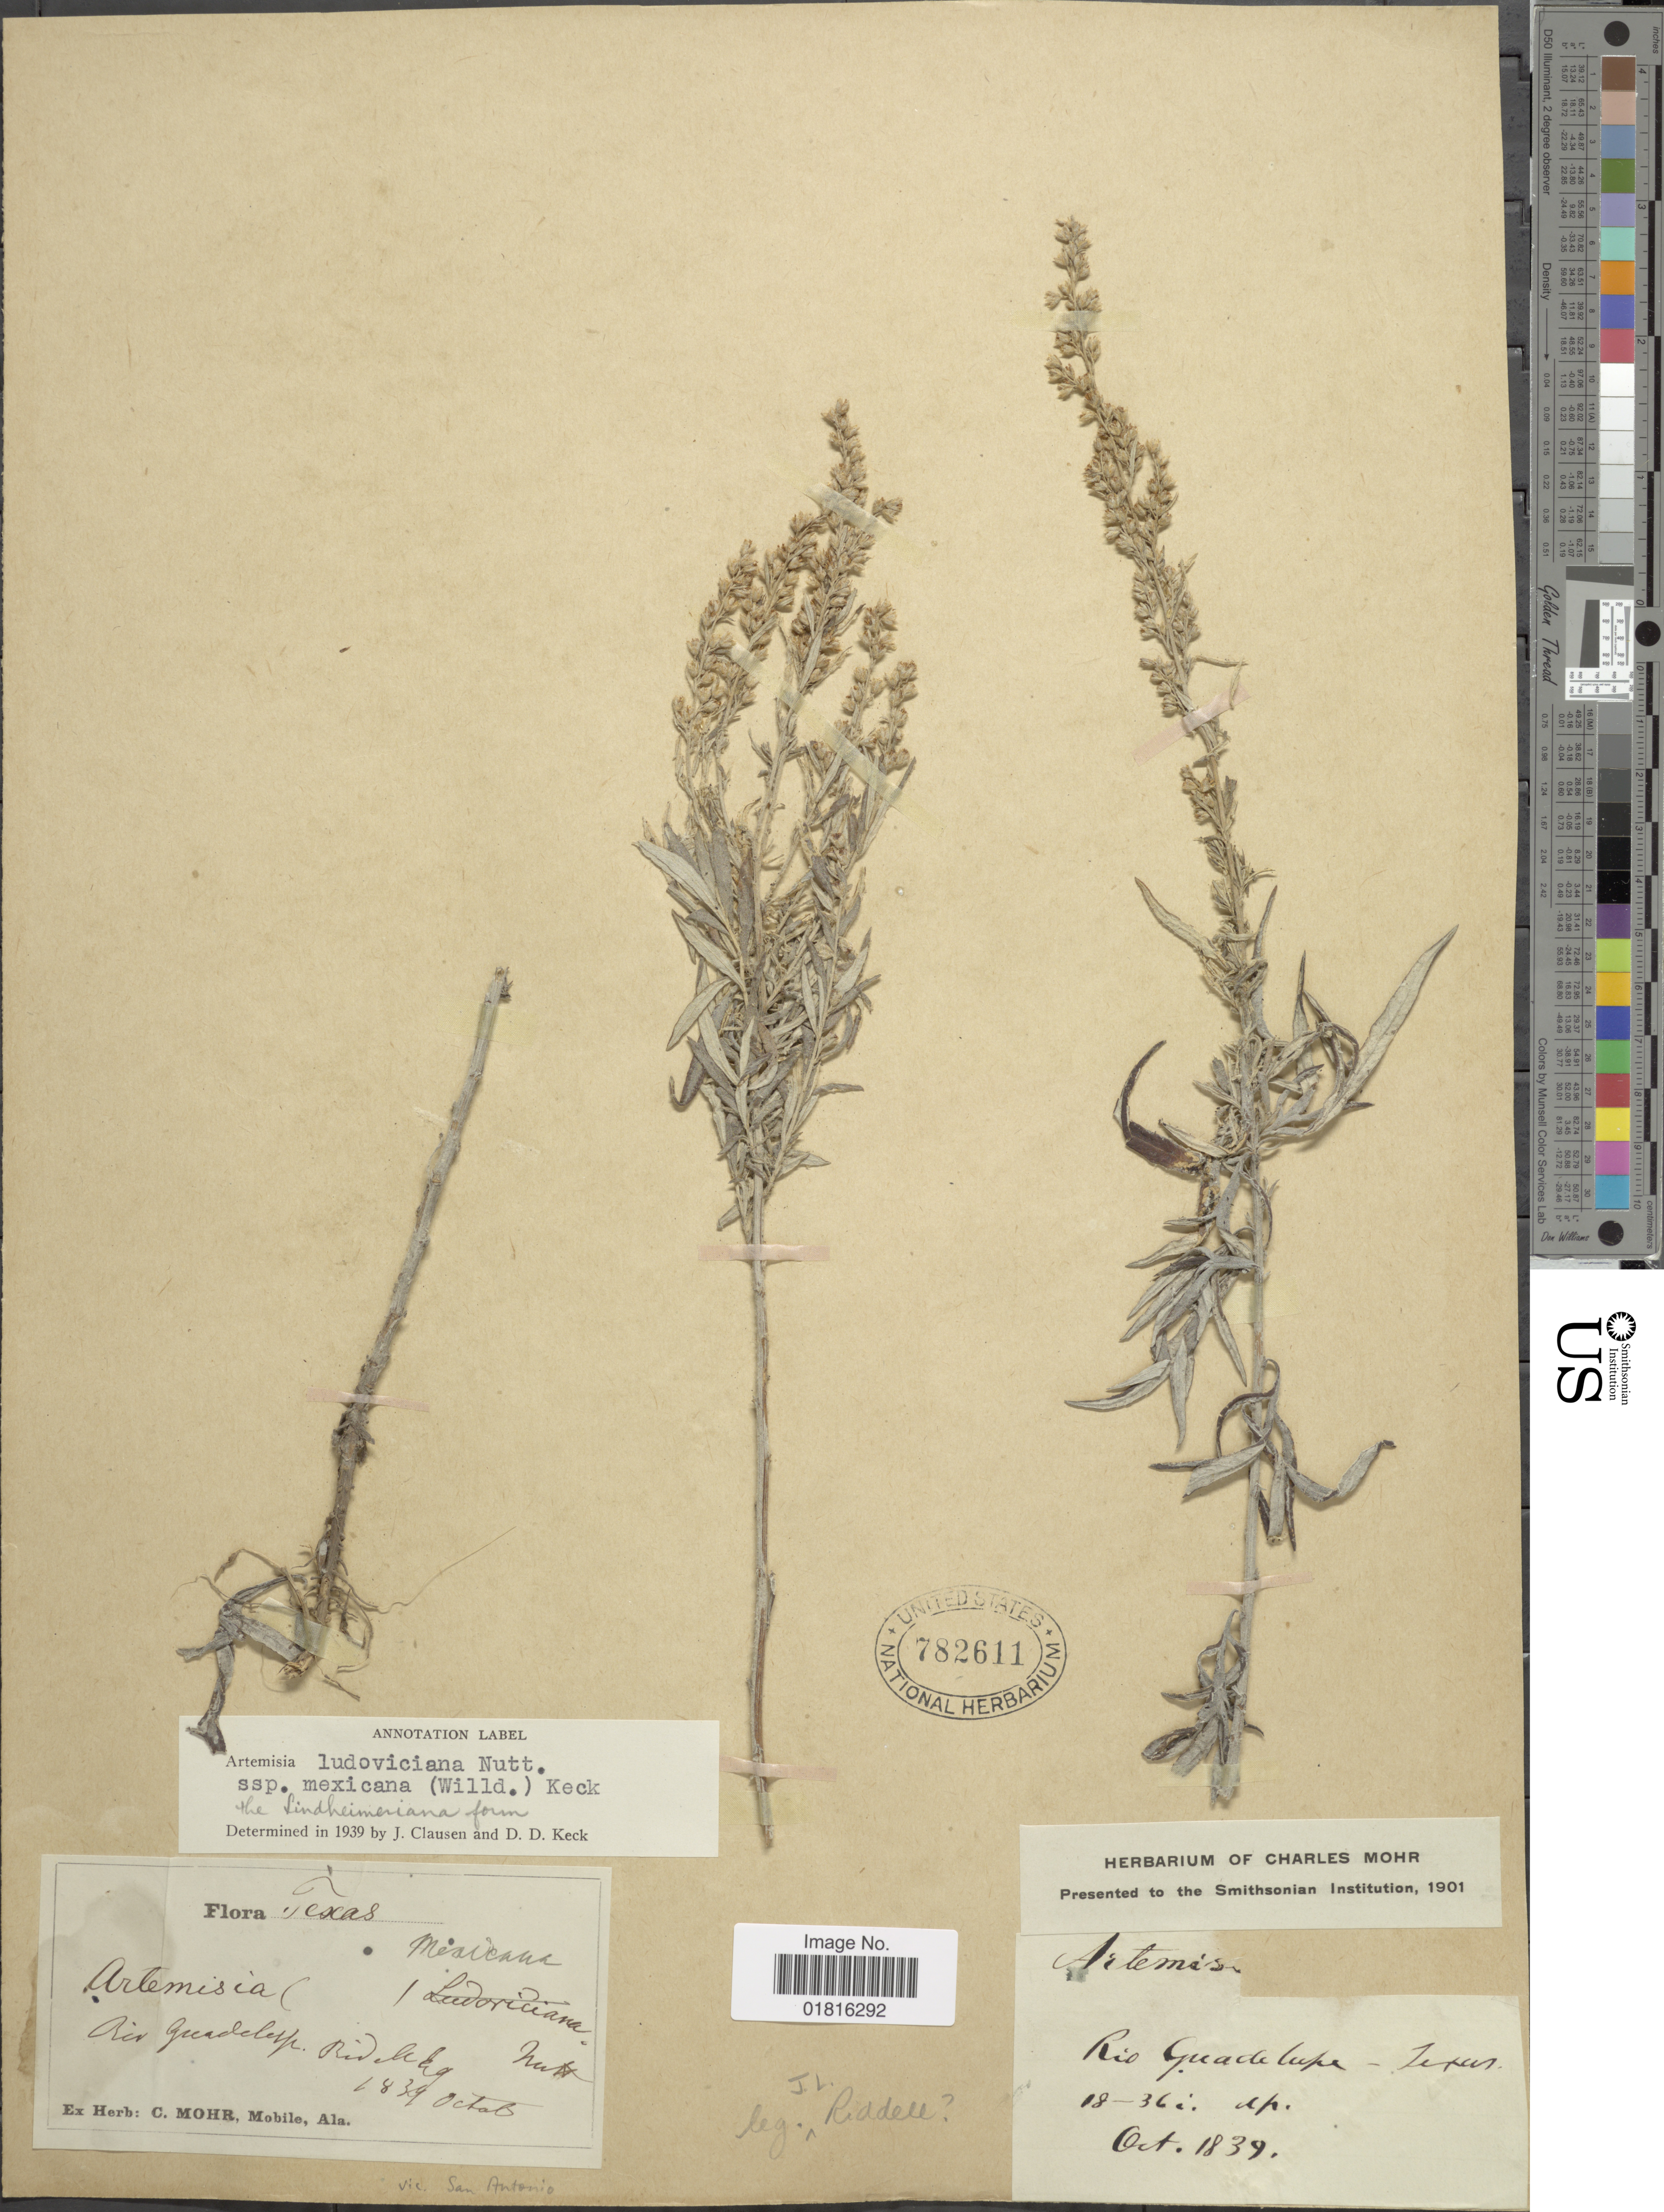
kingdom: Plantae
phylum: Tracheophyta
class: Magnoliopsida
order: Asterales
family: Asteraceae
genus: Artemisia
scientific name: Artemisia ludoviciana subsp. mexicana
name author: (Willd. ex Spreng.) D.D. Keck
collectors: J. Riddell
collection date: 1839-10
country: United States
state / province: Texas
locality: Rio Guadelupe.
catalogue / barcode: US 782611